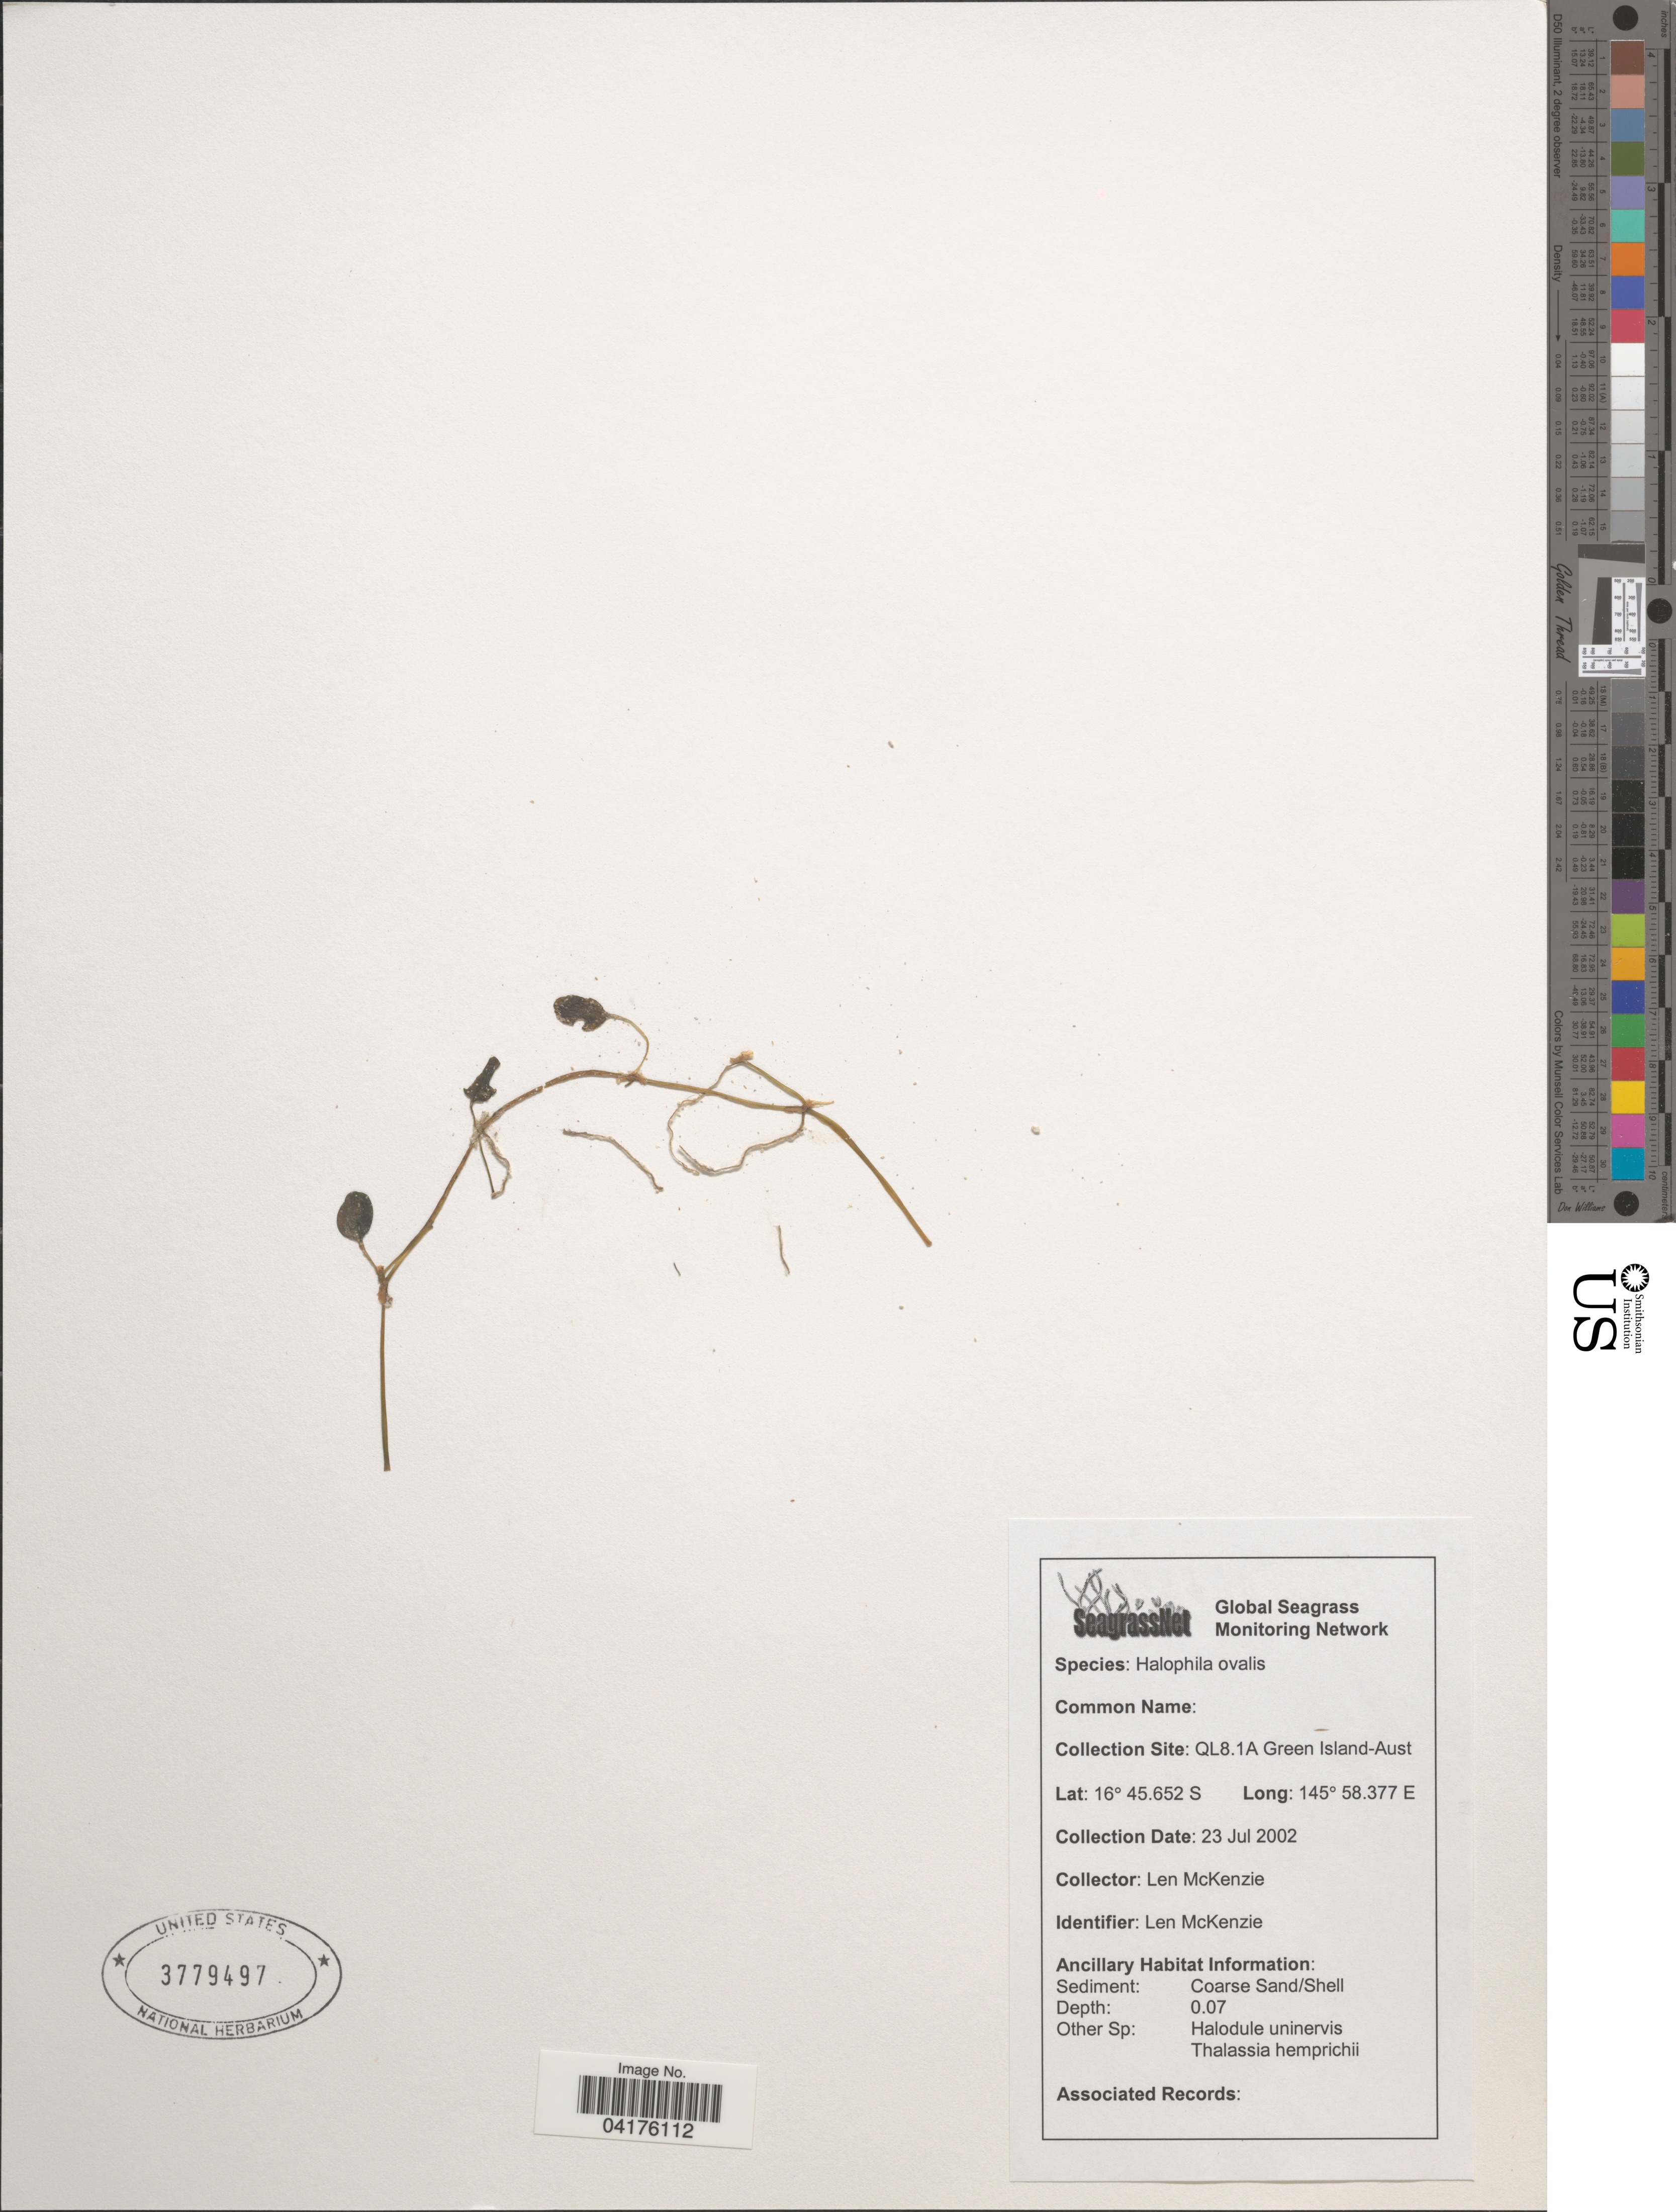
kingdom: Plantae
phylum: Tracheophyta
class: Liliopsida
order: Alismatales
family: Hydrocharitaceae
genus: Halophila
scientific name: Halophila ovalis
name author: (R. Br.) Hook. f.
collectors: L. McKenzie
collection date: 2002-07-23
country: Australia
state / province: Queensland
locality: QL8.1A Green Island-Aust.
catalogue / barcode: US 3779497